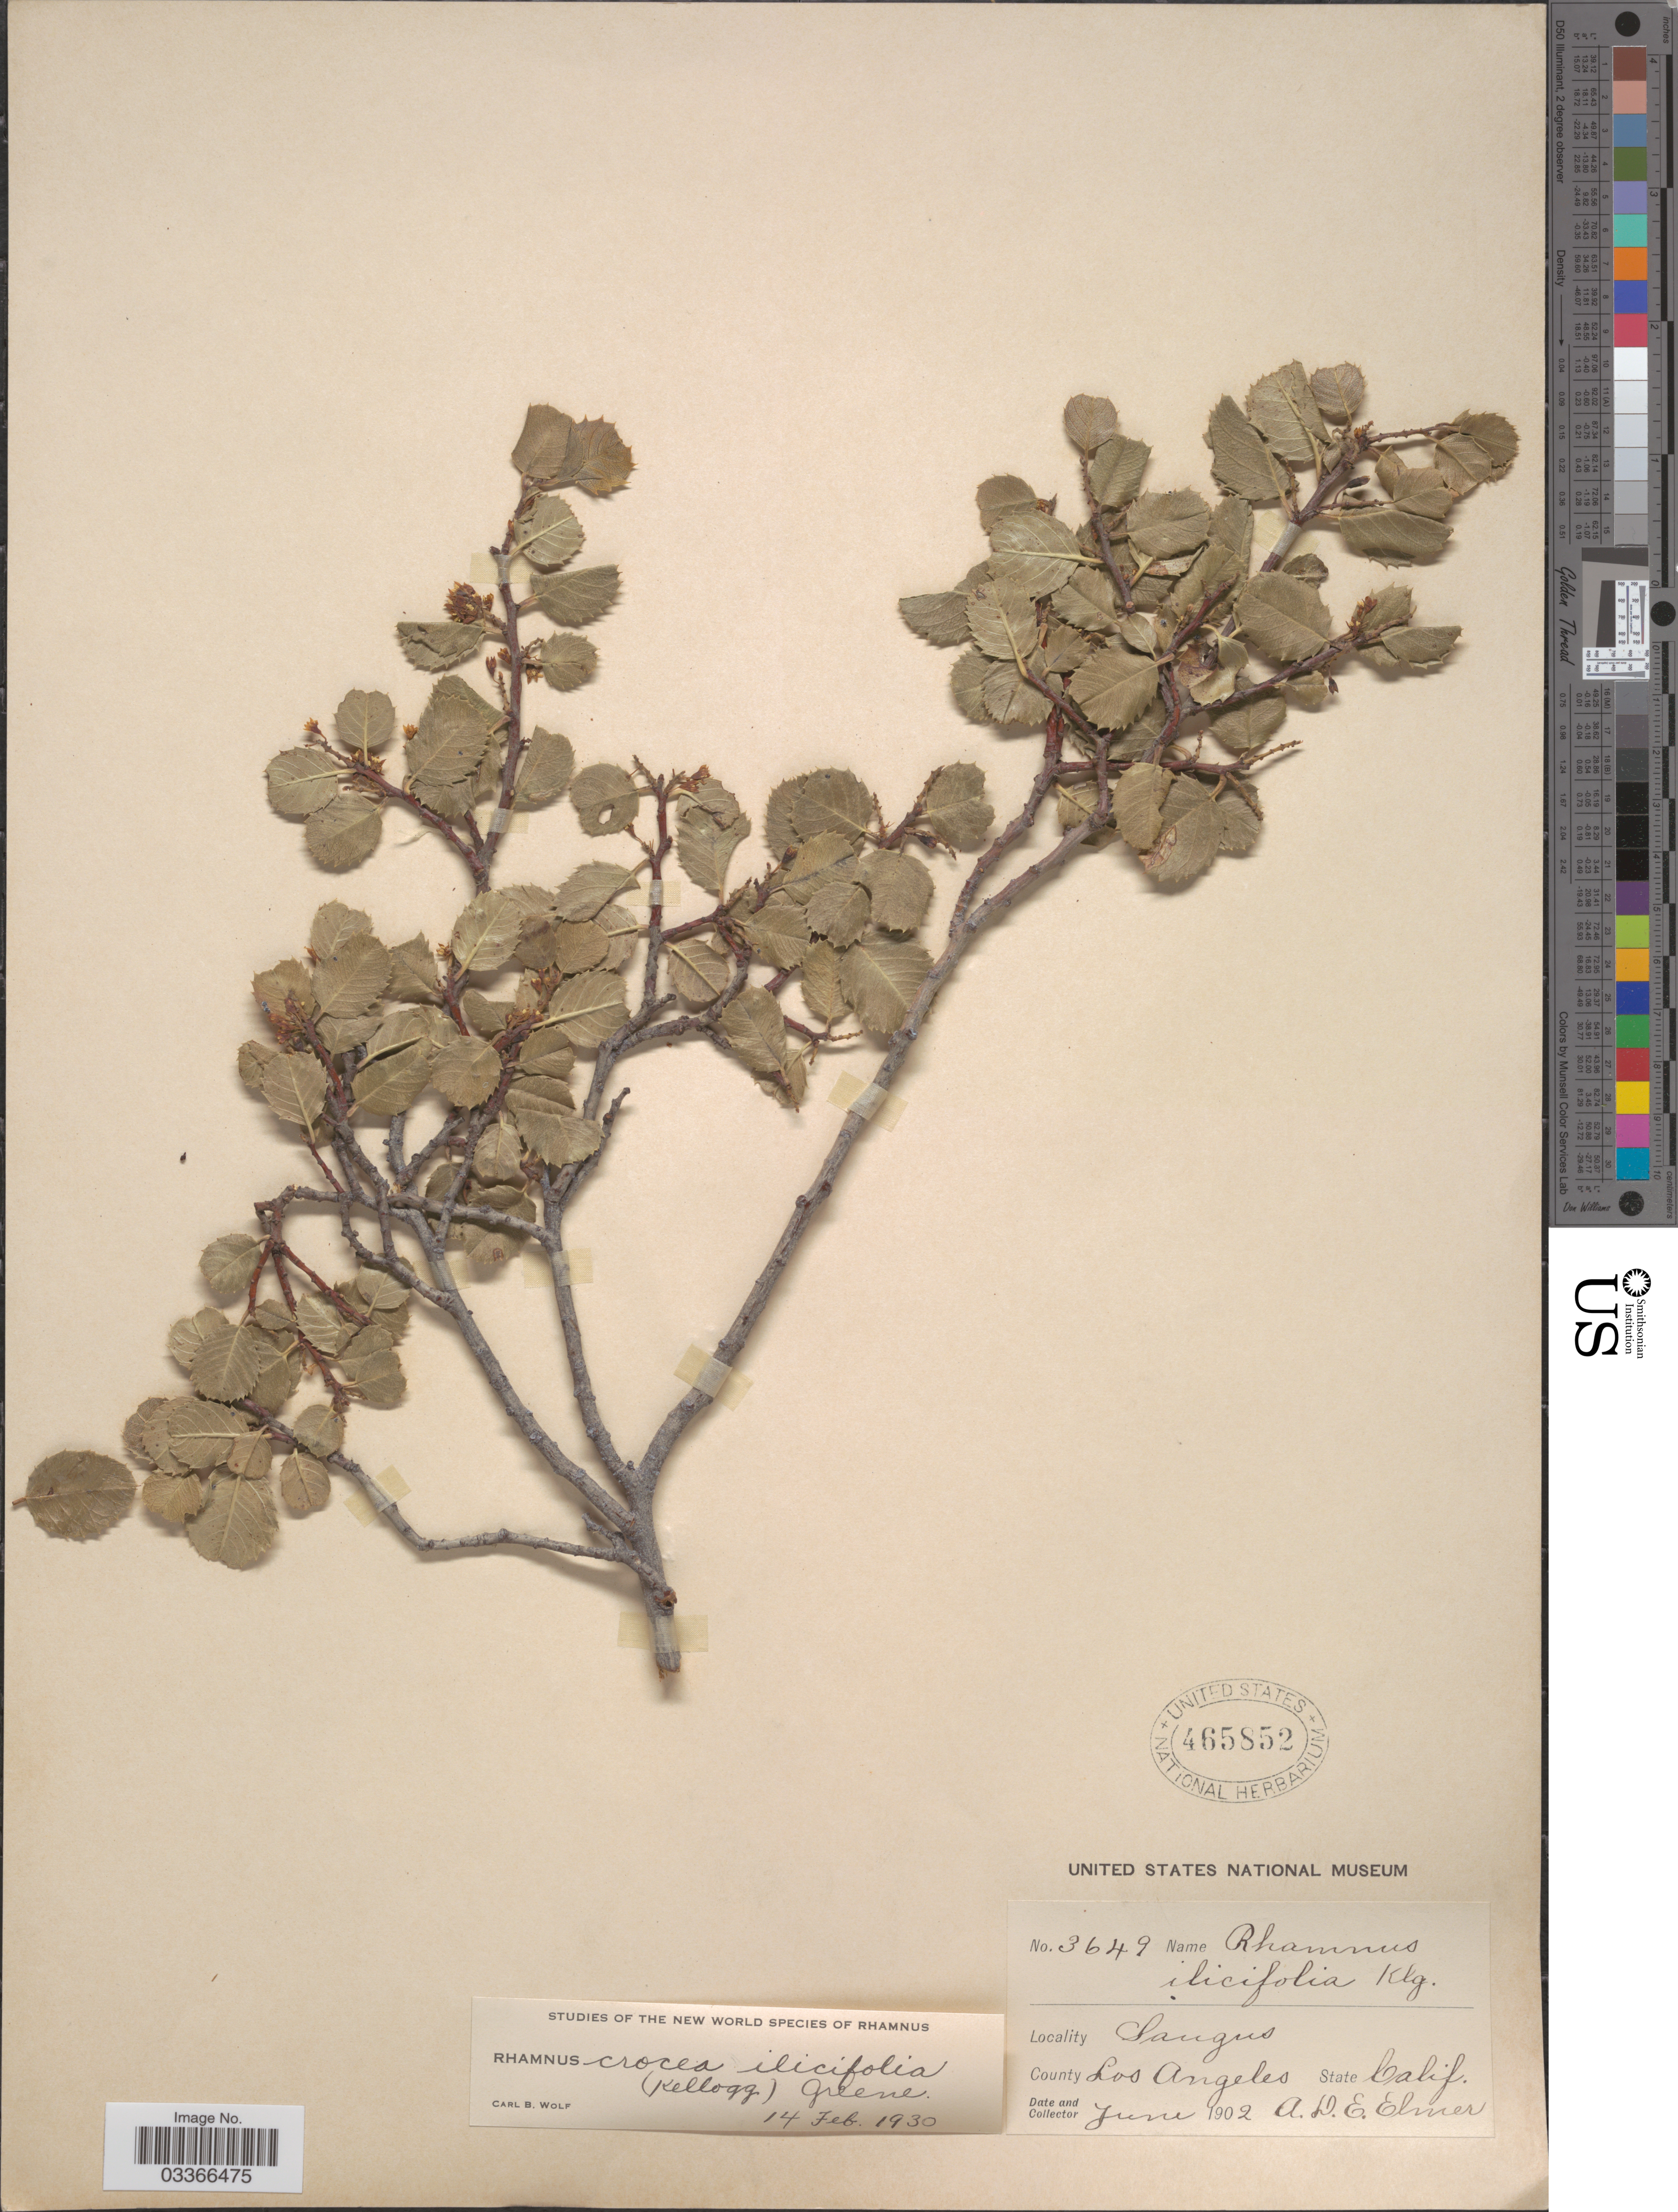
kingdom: Plantae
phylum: Tracheophyta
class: Magnoliopsida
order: Rosales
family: Rhamnaceae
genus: Rhamnus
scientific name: Rhamnus crocea var. ilicifolia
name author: (Kellogg) Greene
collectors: A. D. E. Elmer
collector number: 3649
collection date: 1902-06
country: United States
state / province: California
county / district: Los Angeles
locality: Saugus. County Los Angeles.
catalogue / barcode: US 465852